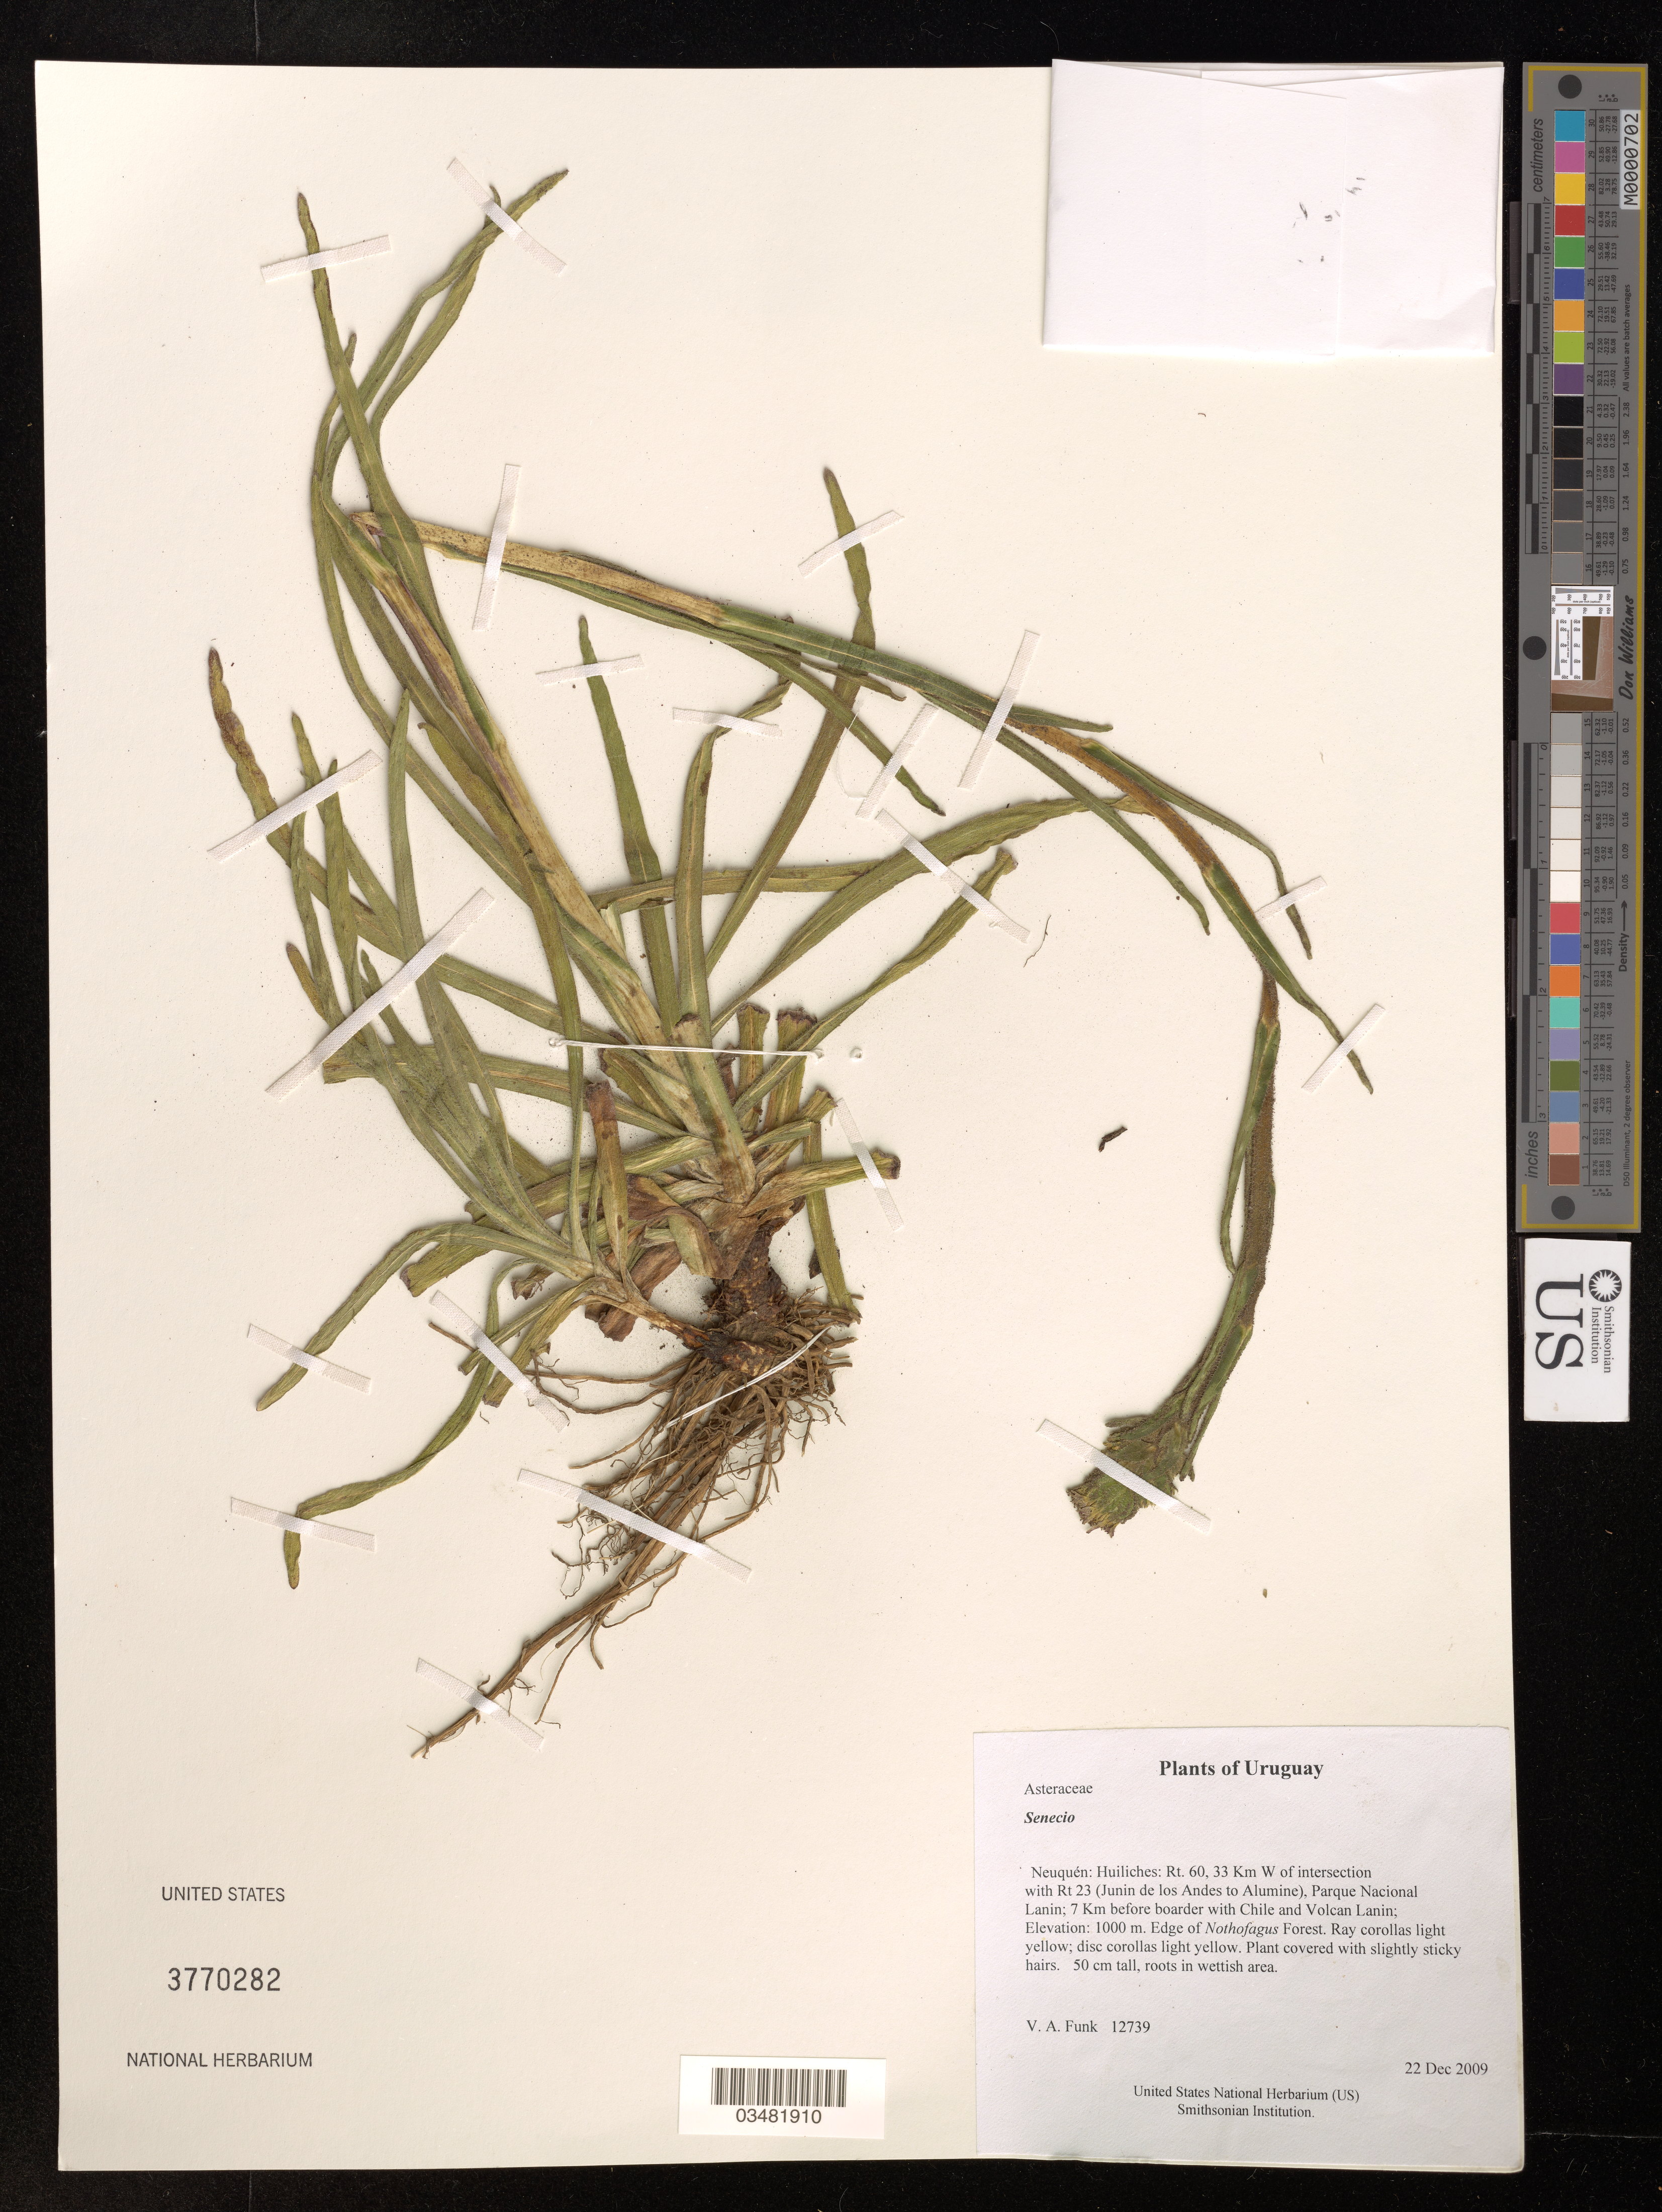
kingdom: Plantae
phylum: Tracheophyta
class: Magnoliopsida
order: Asterales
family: Asteraceae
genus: Senecio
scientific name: Senecio sp.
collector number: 12739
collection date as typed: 22 Dec 2009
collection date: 2009-12-22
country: Argentina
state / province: Neuquén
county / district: Huiliches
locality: Rt. 60, 33 Km W of intersection with Rt 23 (Junin de los Andes to Alumine), Parque Nacional Lanin; 7 Km before boarder with Chile and Volcan Lanin.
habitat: Edge of Nothofagus Forest.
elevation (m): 1000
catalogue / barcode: US 3770282